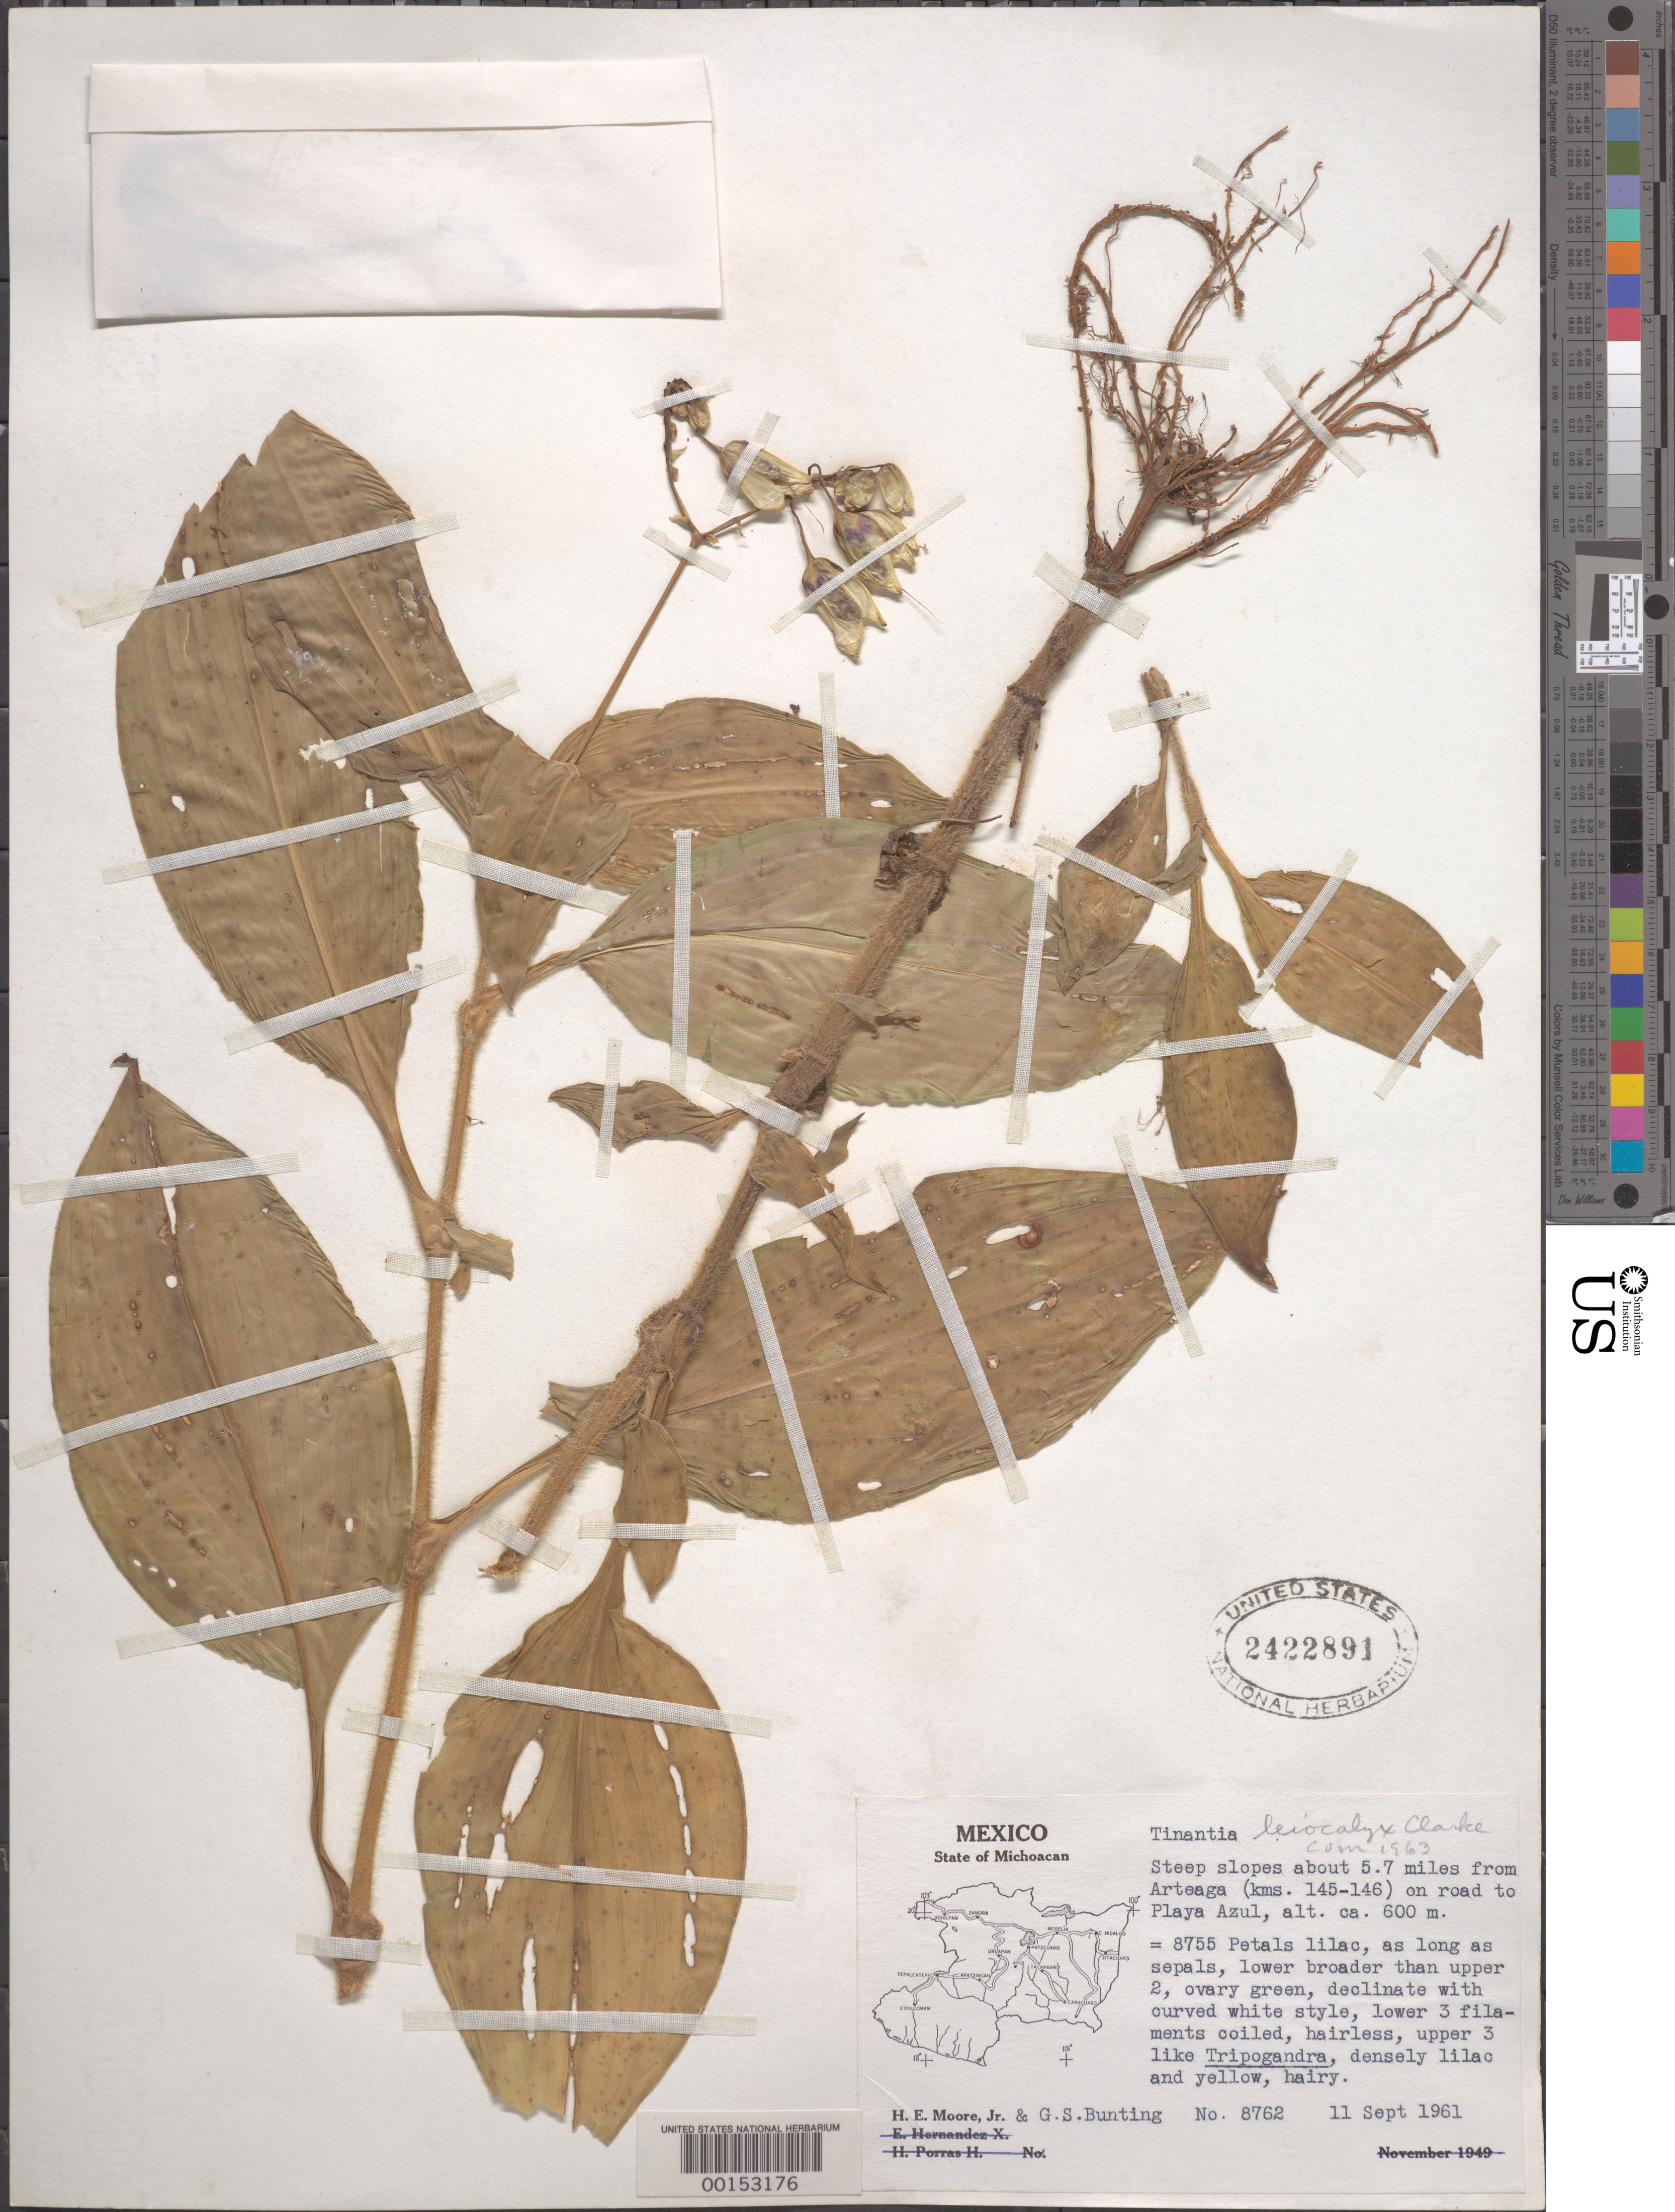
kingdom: Plantae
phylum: Tracheophyta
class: Liliopsida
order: Commelinales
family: Commelinaceae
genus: Tinantia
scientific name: Tinantia leiocalyx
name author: C.B. Clarke in Donn. Sm.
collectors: H. E. Moore & G. S. Bunting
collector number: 8762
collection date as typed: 11 Sep 1961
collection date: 1961-09-11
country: Mexico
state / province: Michoacán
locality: Road to Playa Azul, Arteaga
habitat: Roadside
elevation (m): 600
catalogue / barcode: US 2422891